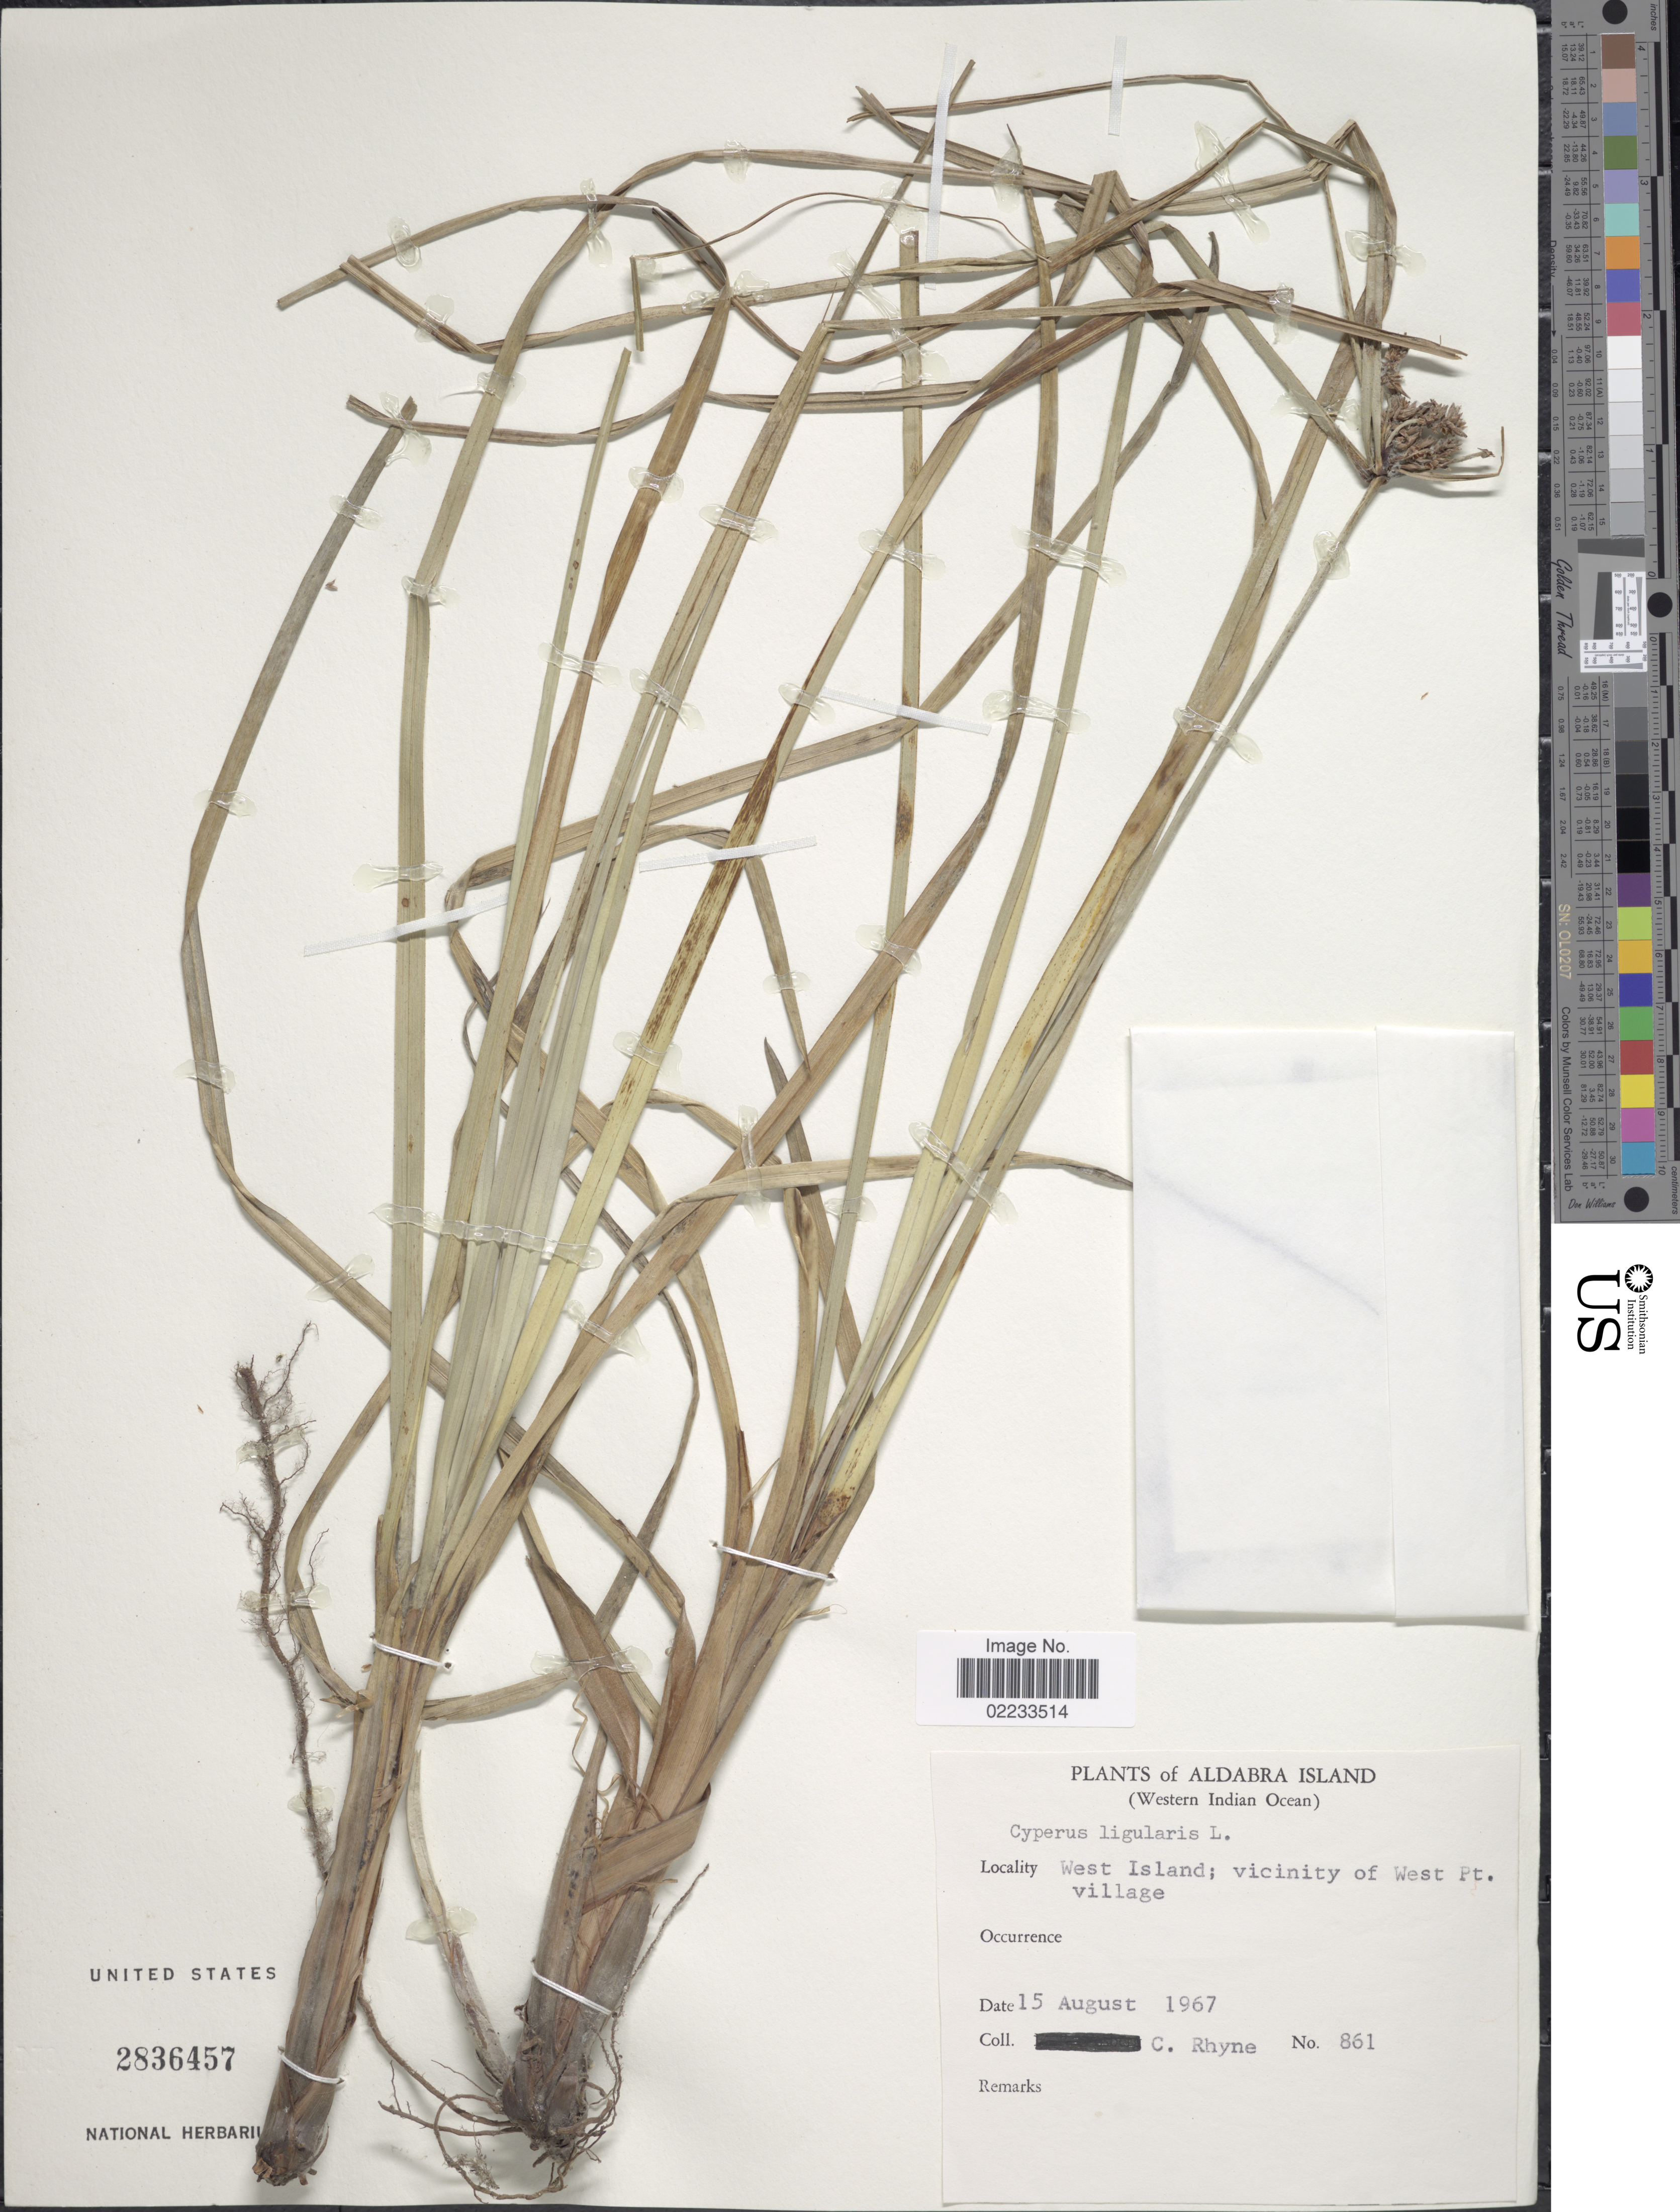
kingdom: Plantae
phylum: Tracheophyta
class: Liliopsida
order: Poales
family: Cyperaceae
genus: Cyperus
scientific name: Cyperus ligularis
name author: L.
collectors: C. Rhyne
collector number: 861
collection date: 1967-08-15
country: Seychelles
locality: Aldabra Island, Western Indian Ocean, West Island, Vicinity of West Pt. village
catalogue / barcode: US 2836457